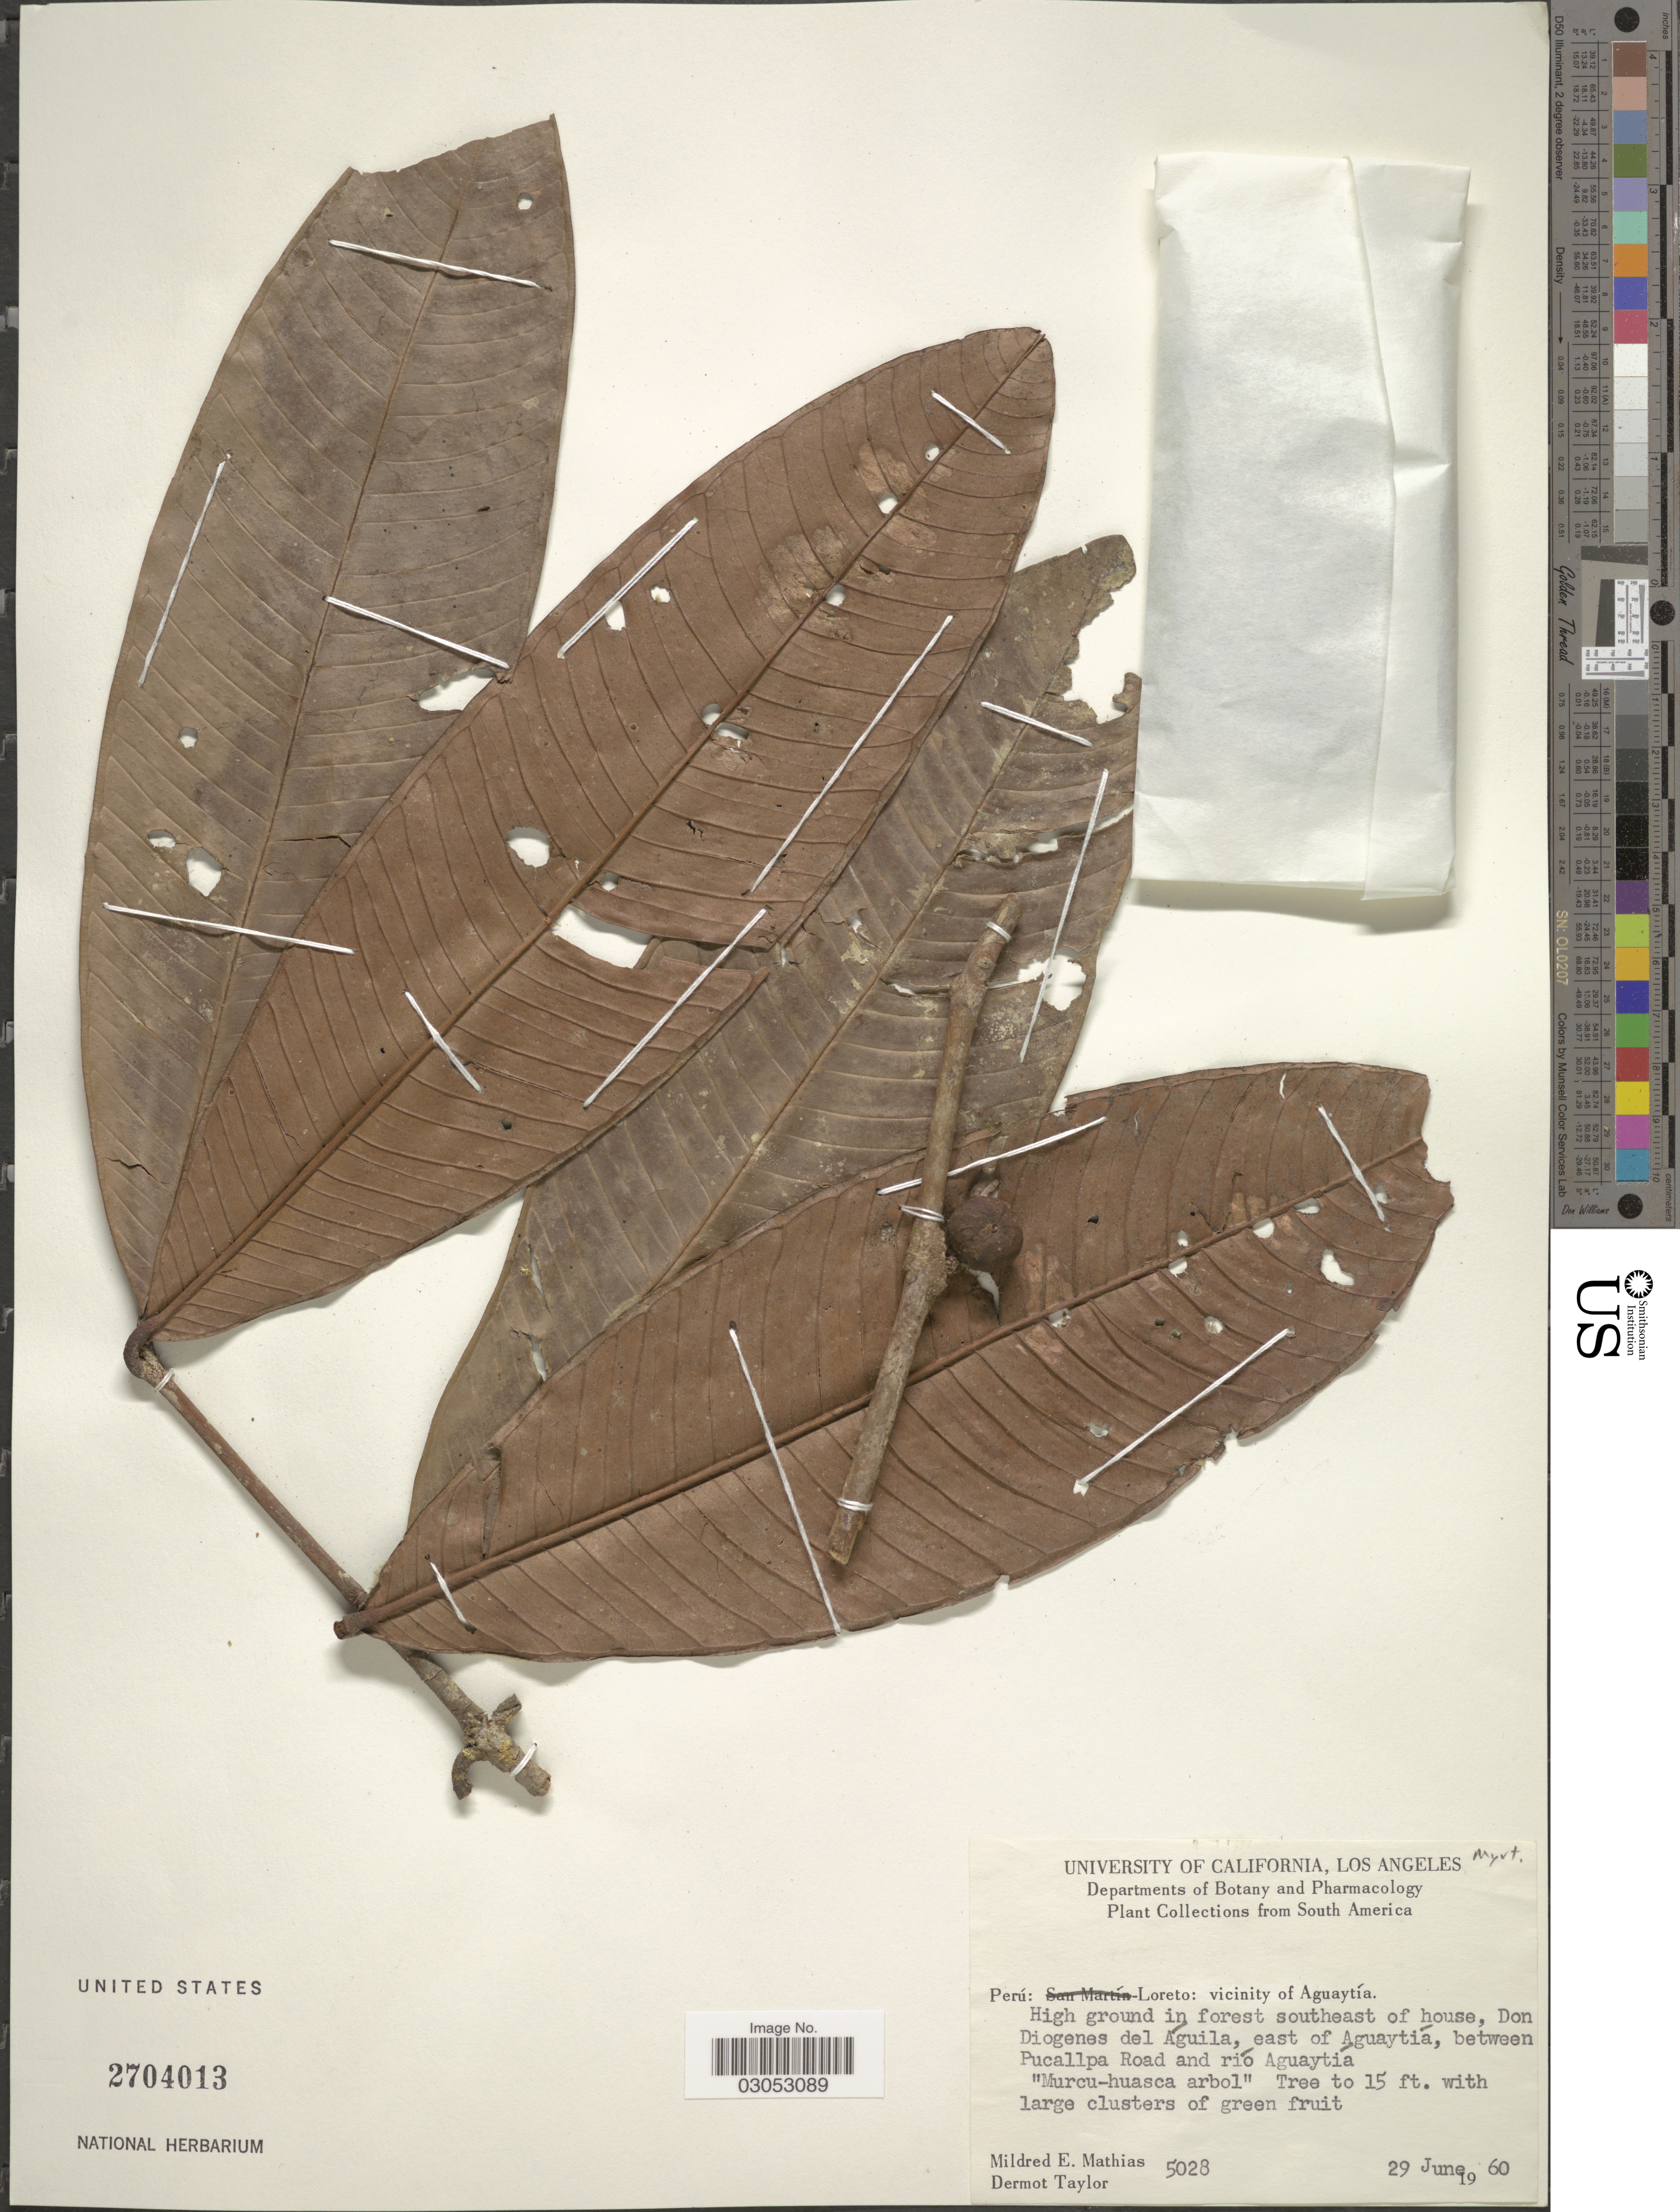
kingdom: Plantae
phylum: Tracheophyta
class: Magnoliopsida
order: Myrtales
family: Myrtaceae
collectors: M. E. Mathias & D. Taylor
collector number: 5028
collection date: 1960-06-29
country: Peru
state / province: Loreto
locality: Vicinity of Aguaytía. High ground in forest southeast of house, Don Diogenes del Aguila, east of Aguaytiá, between Pucallpa Road and río Aguaytía.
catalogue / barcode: US 2704013